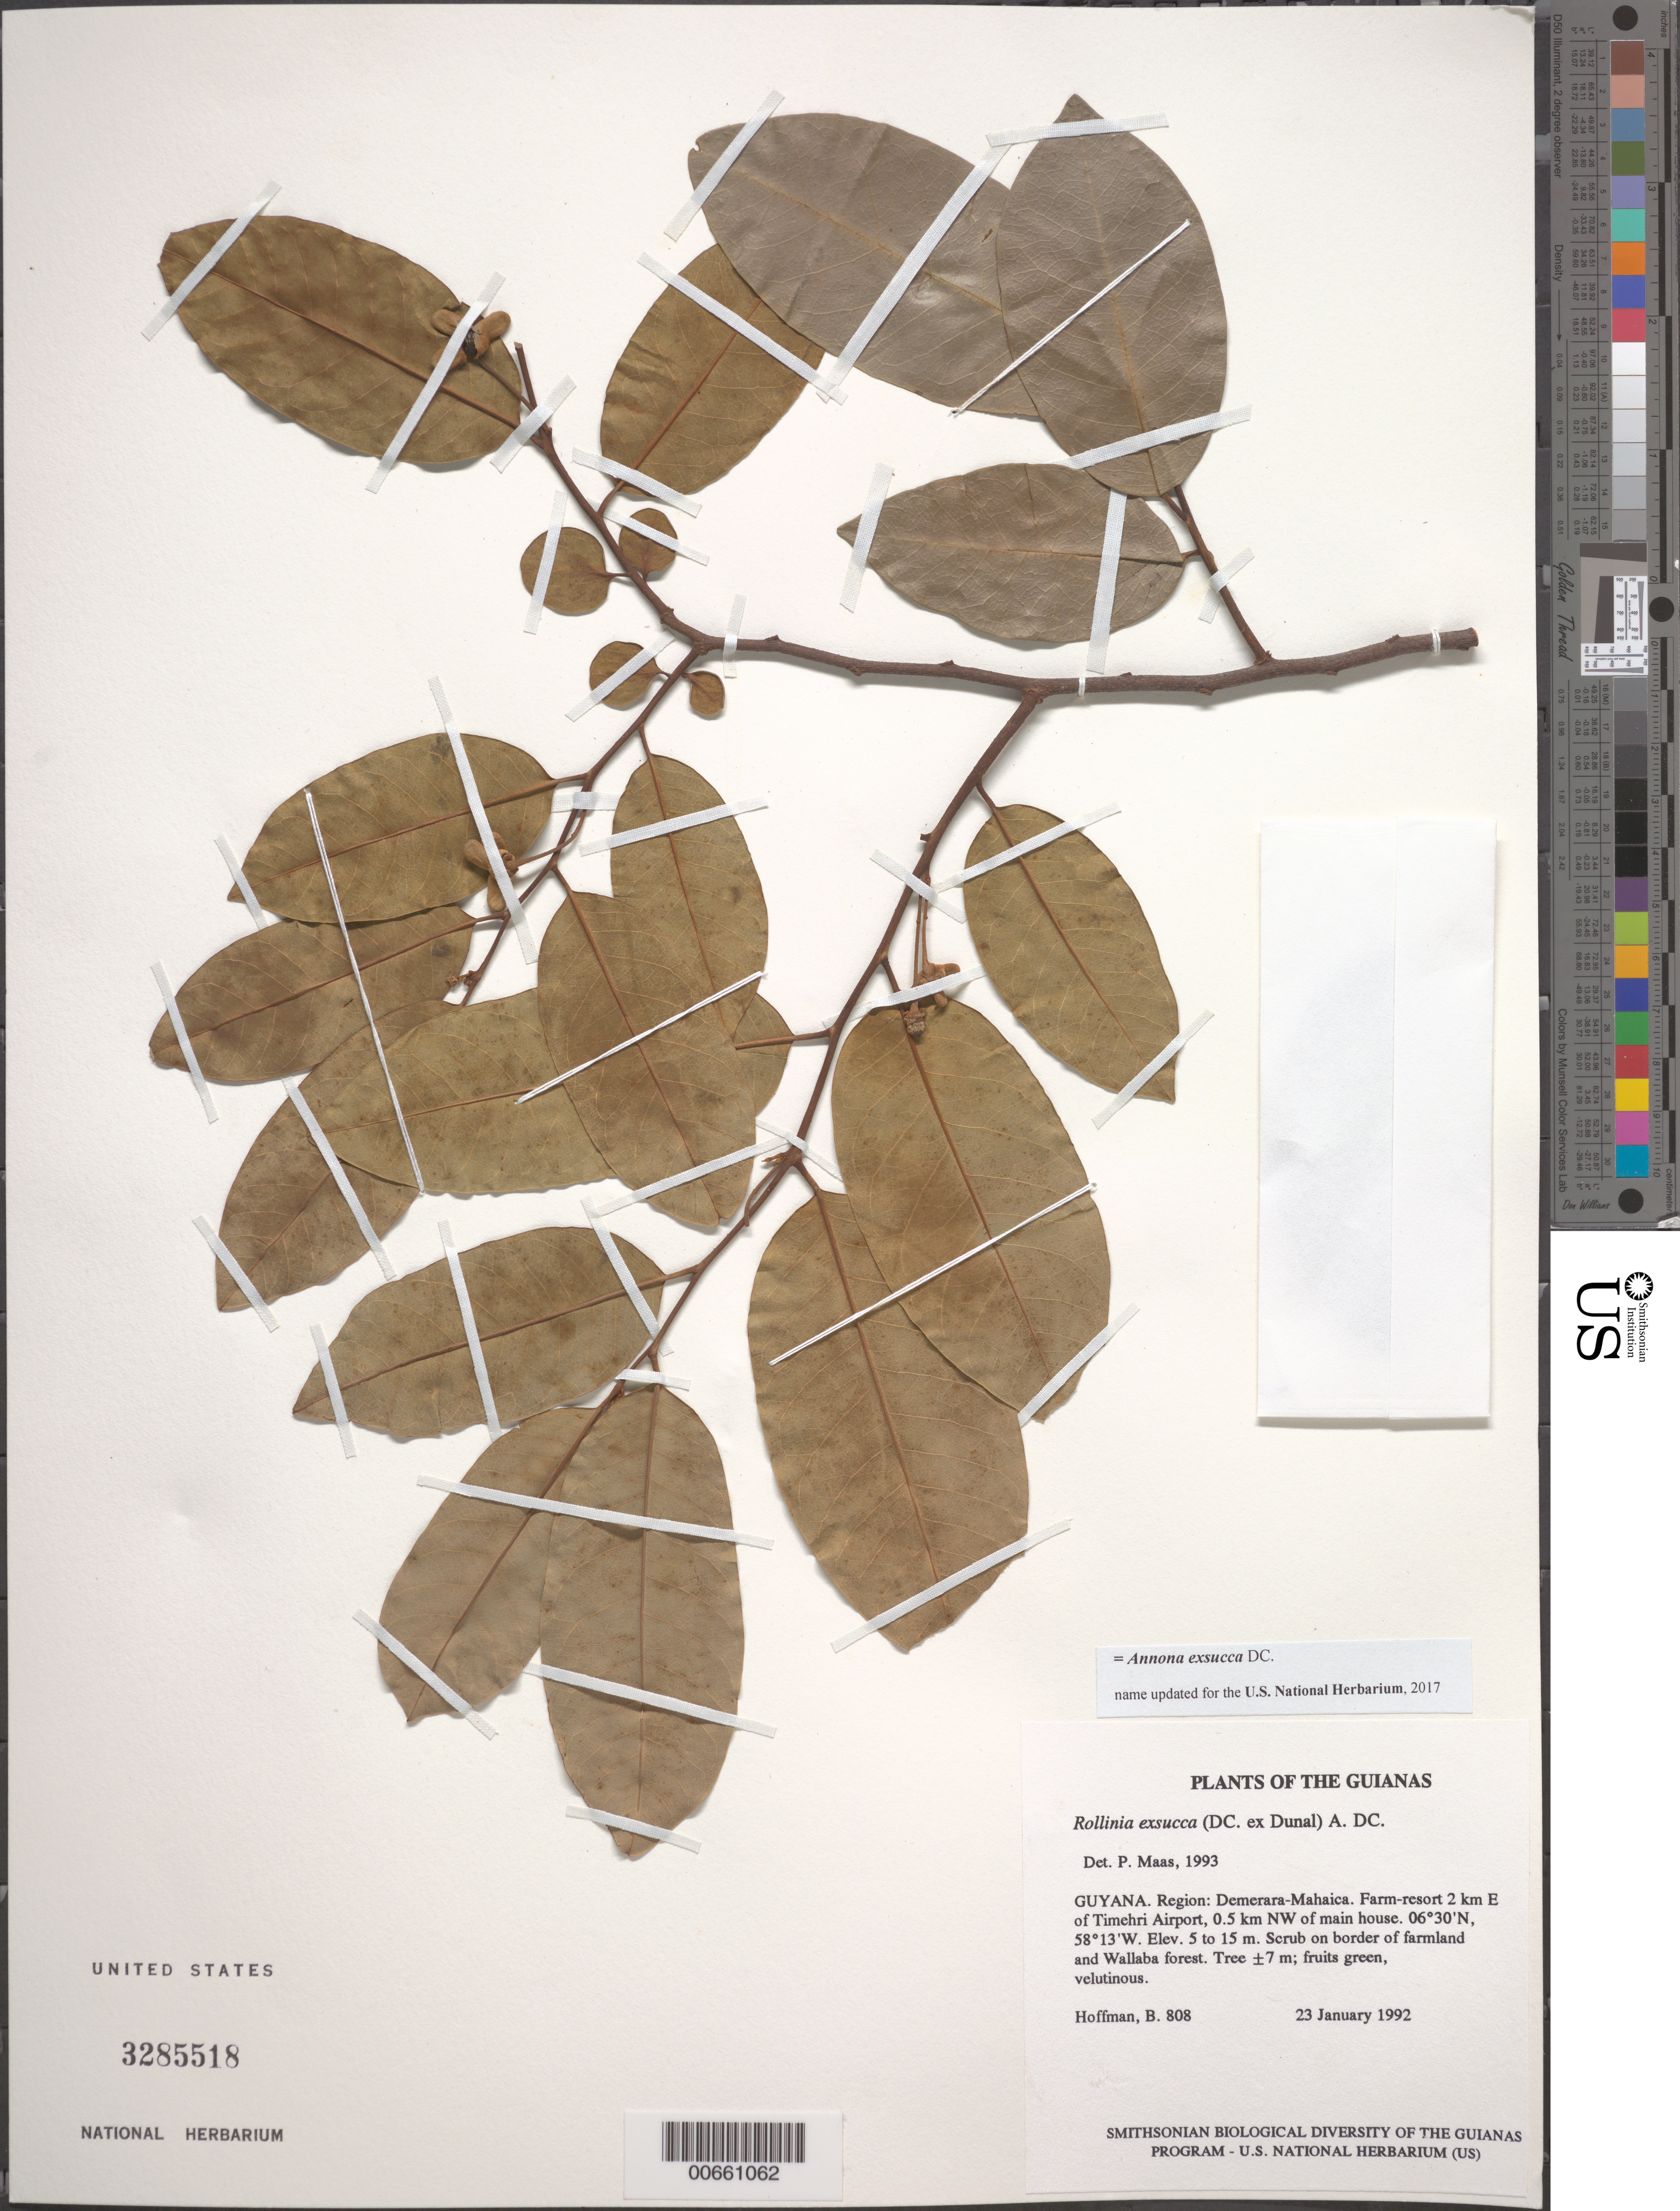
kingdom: Plantae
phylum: Tracheophyta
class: Magnoliopsida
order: Magnoliales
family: Annonaceae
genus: Annona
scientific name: Annona exsucca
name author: DC. ex Dunal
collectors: B. Hoffman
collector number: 808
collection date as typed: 23 January 1992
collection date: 1992-01-23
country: Guyana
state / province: Demerara-Mahaica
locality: Farm-resort 2 km E of Timehri Airport, 0.5 km NW of main house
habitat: Scrub on border of farmland and Wallaba forest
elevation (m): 5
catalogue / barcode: US 3285518